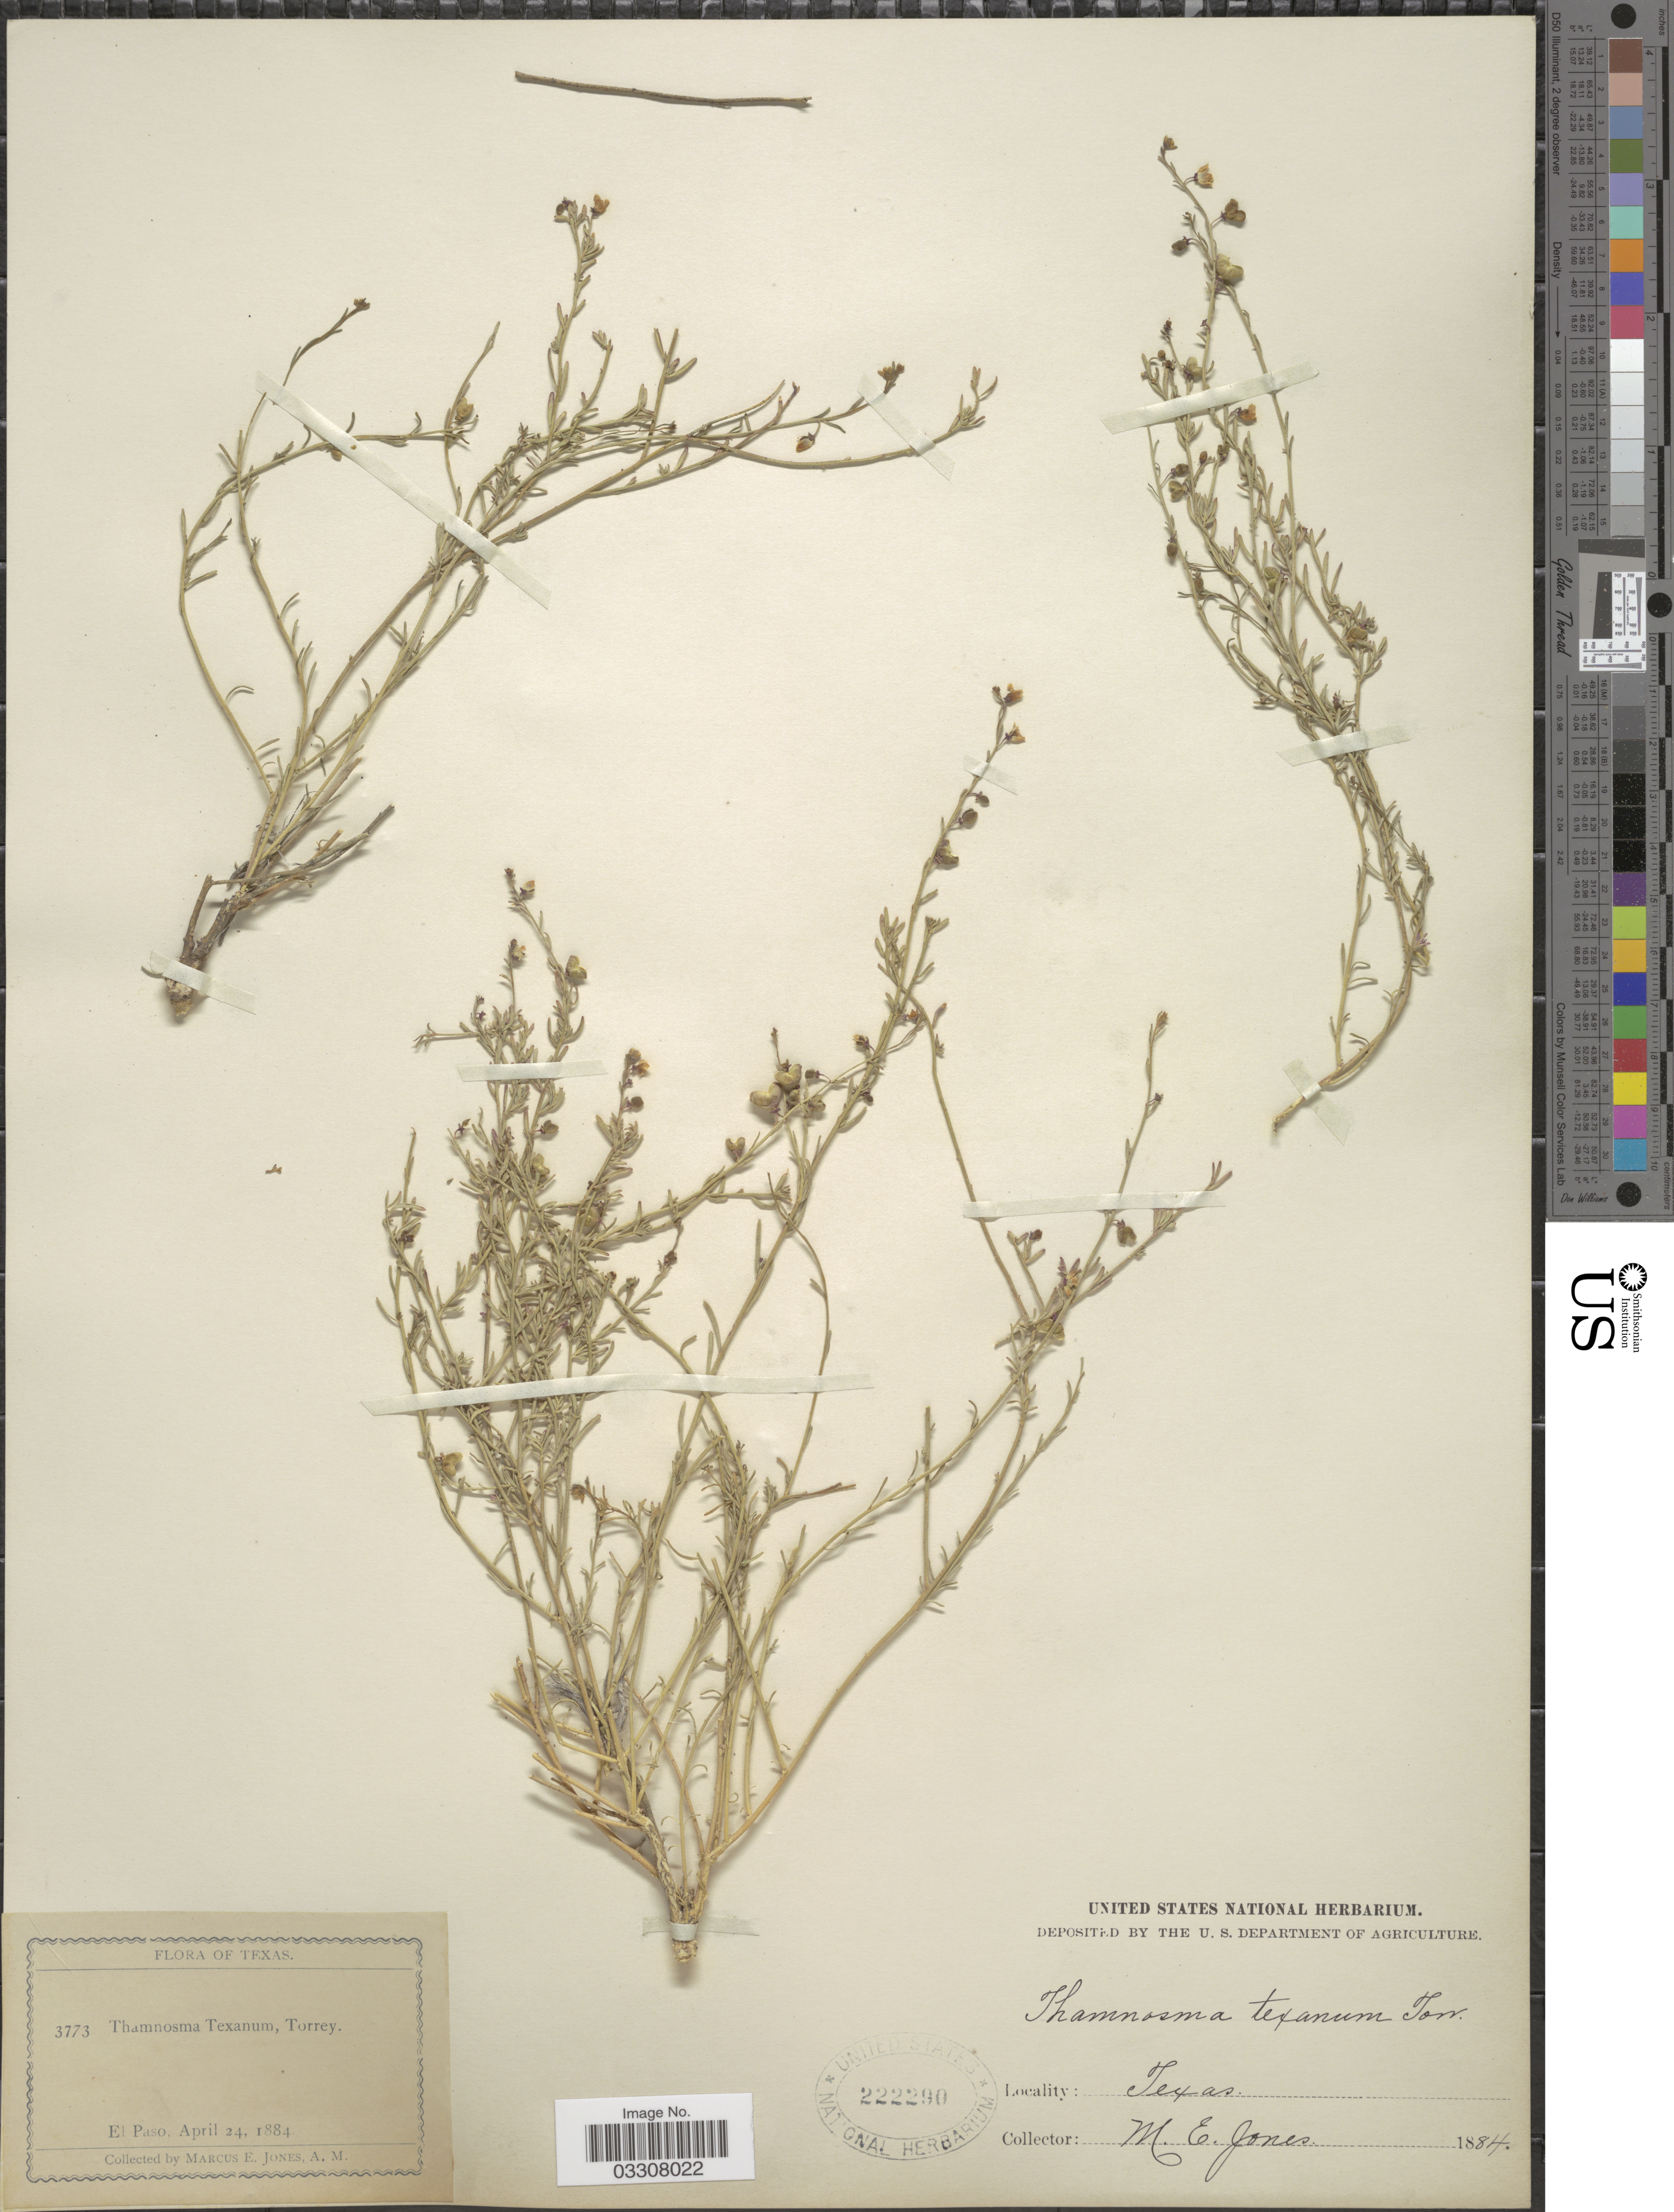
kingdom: Plantae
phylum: Tracheophyta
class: Magnoliopsida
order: Sapindales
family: Rutaceae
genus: Thamnosma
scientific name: Thamnosma texana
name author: (A. Gray) Torr.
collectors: M. E. Jones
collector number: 3773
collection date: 1884-04-24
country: United States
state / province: Texas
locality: El Paso.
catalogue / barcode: US 222290